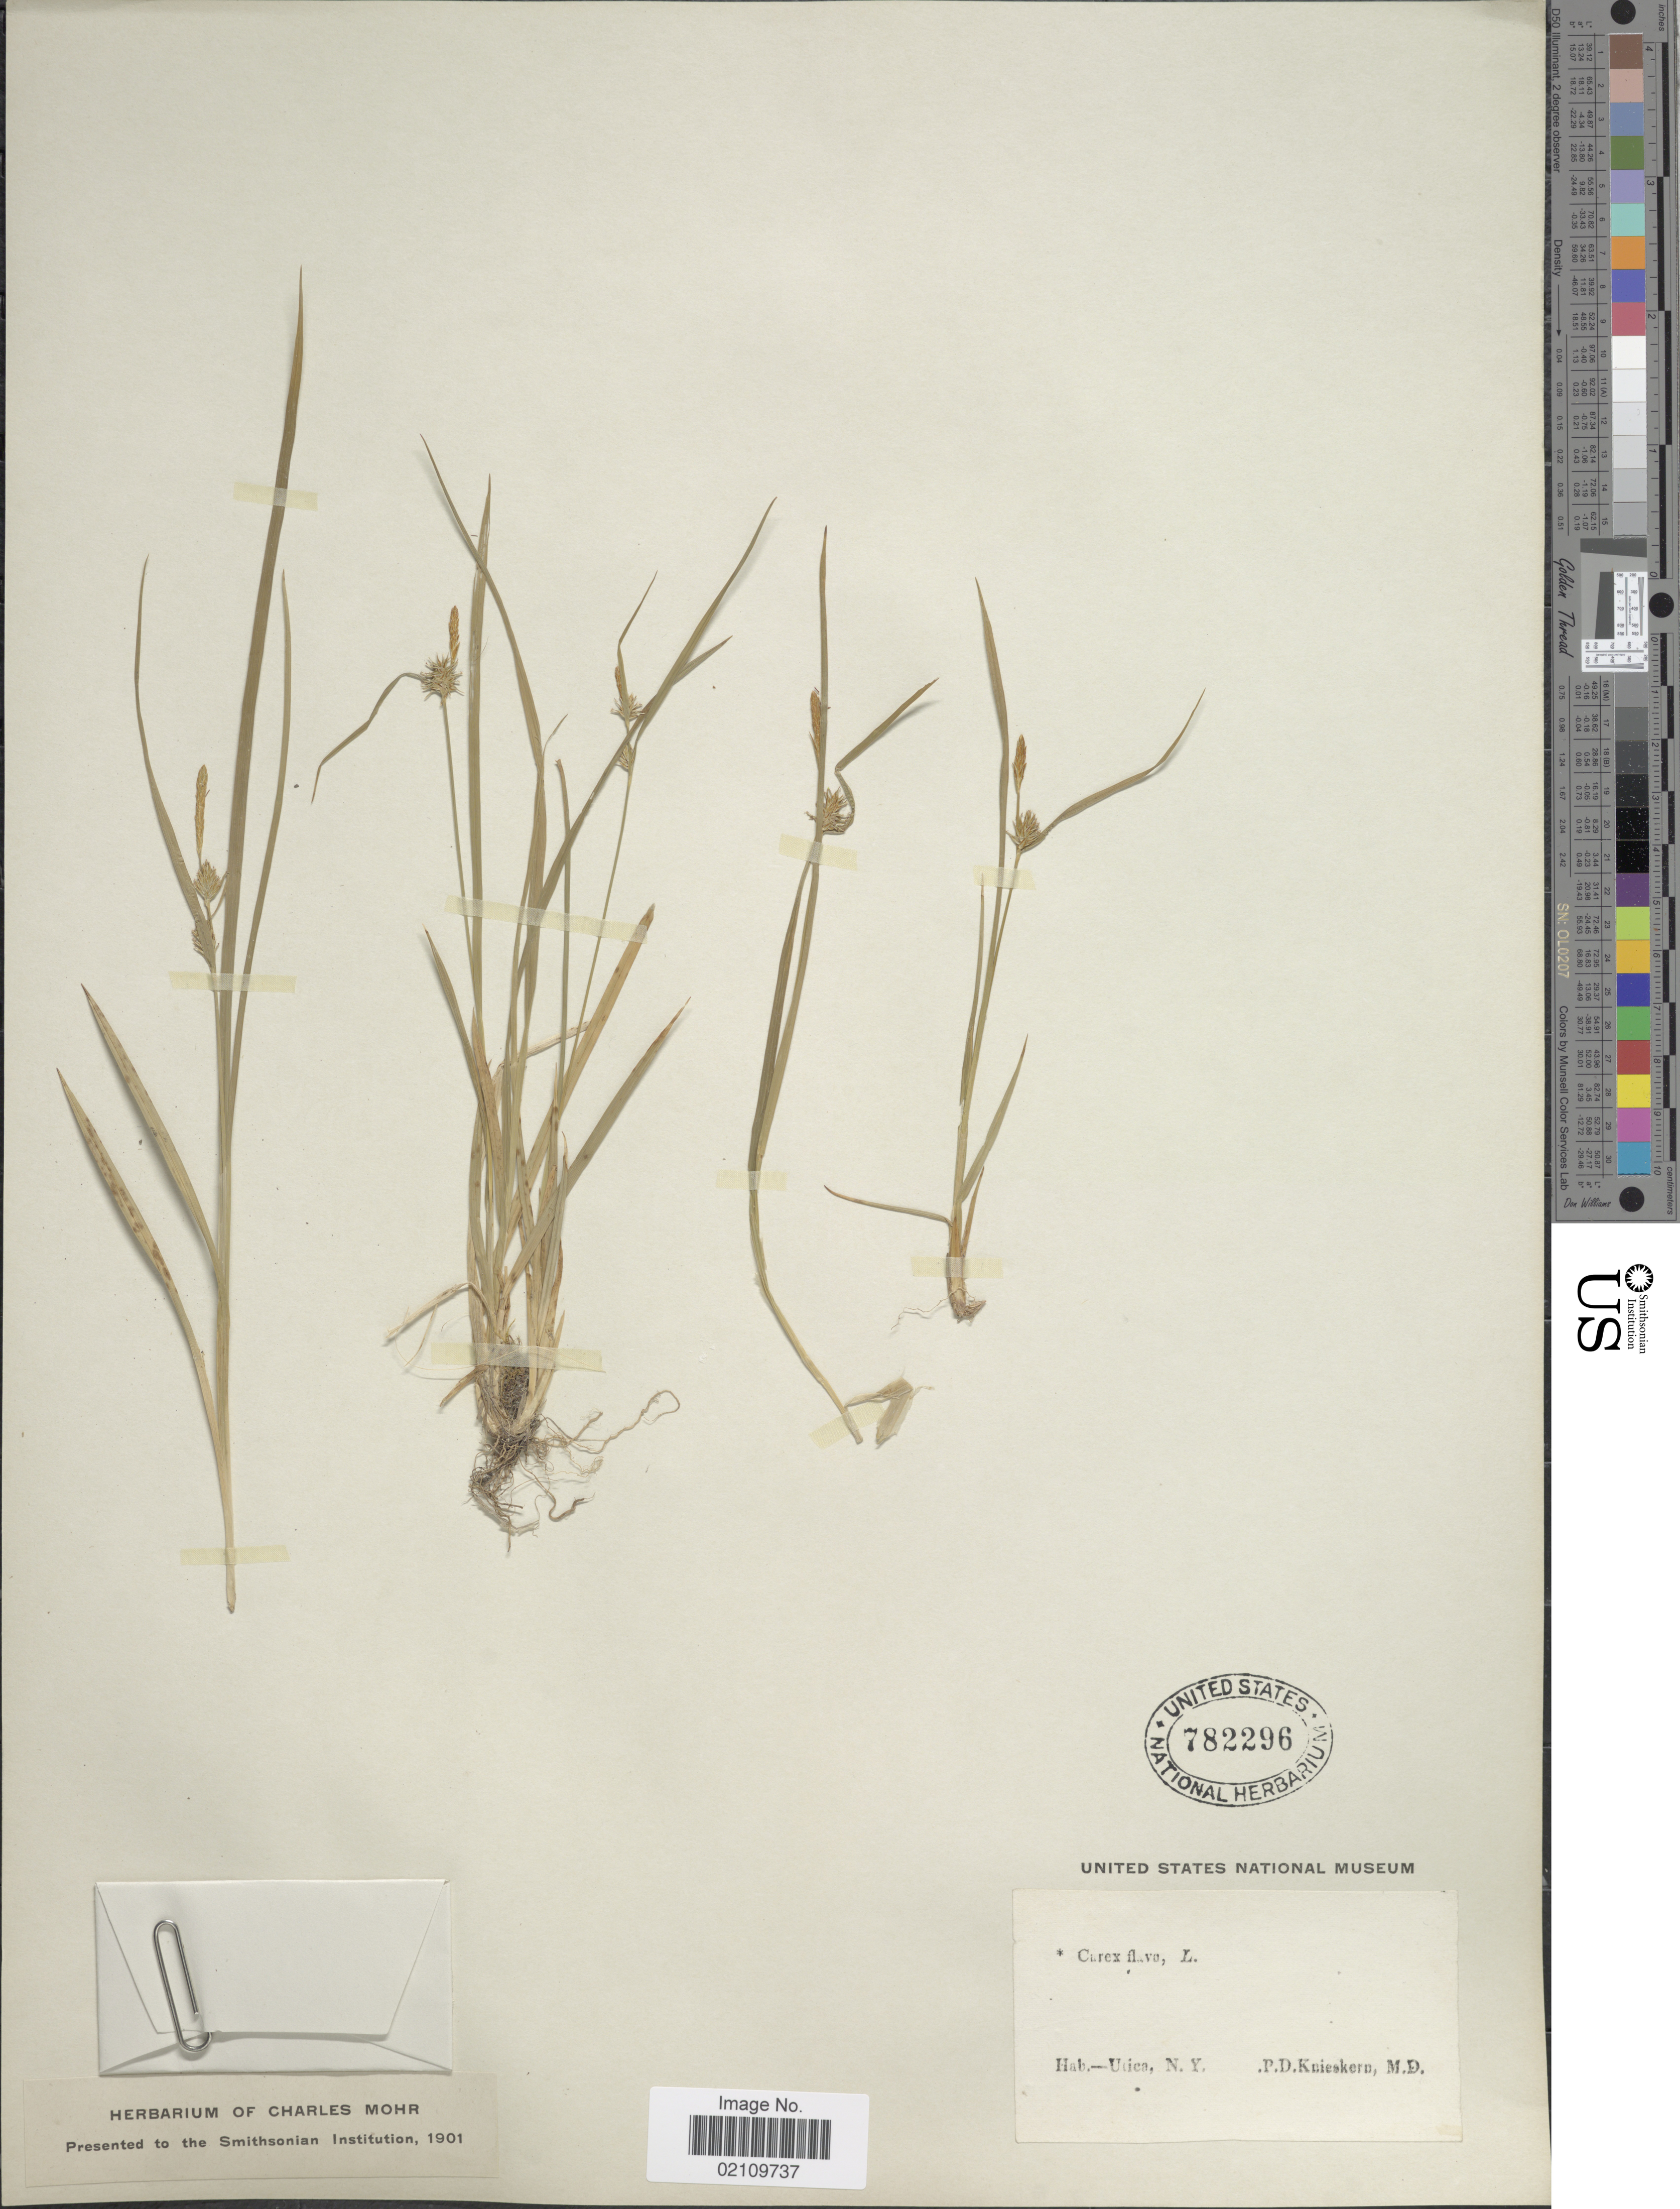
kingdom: Plantae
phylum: Tracheophyta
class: Liliopsida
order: Poales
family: Cyperaceae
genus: Carex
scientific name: Carex flava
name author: L.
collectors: P. D. Knieskern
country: United States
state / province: New York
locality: Utica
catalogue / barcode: US 782296